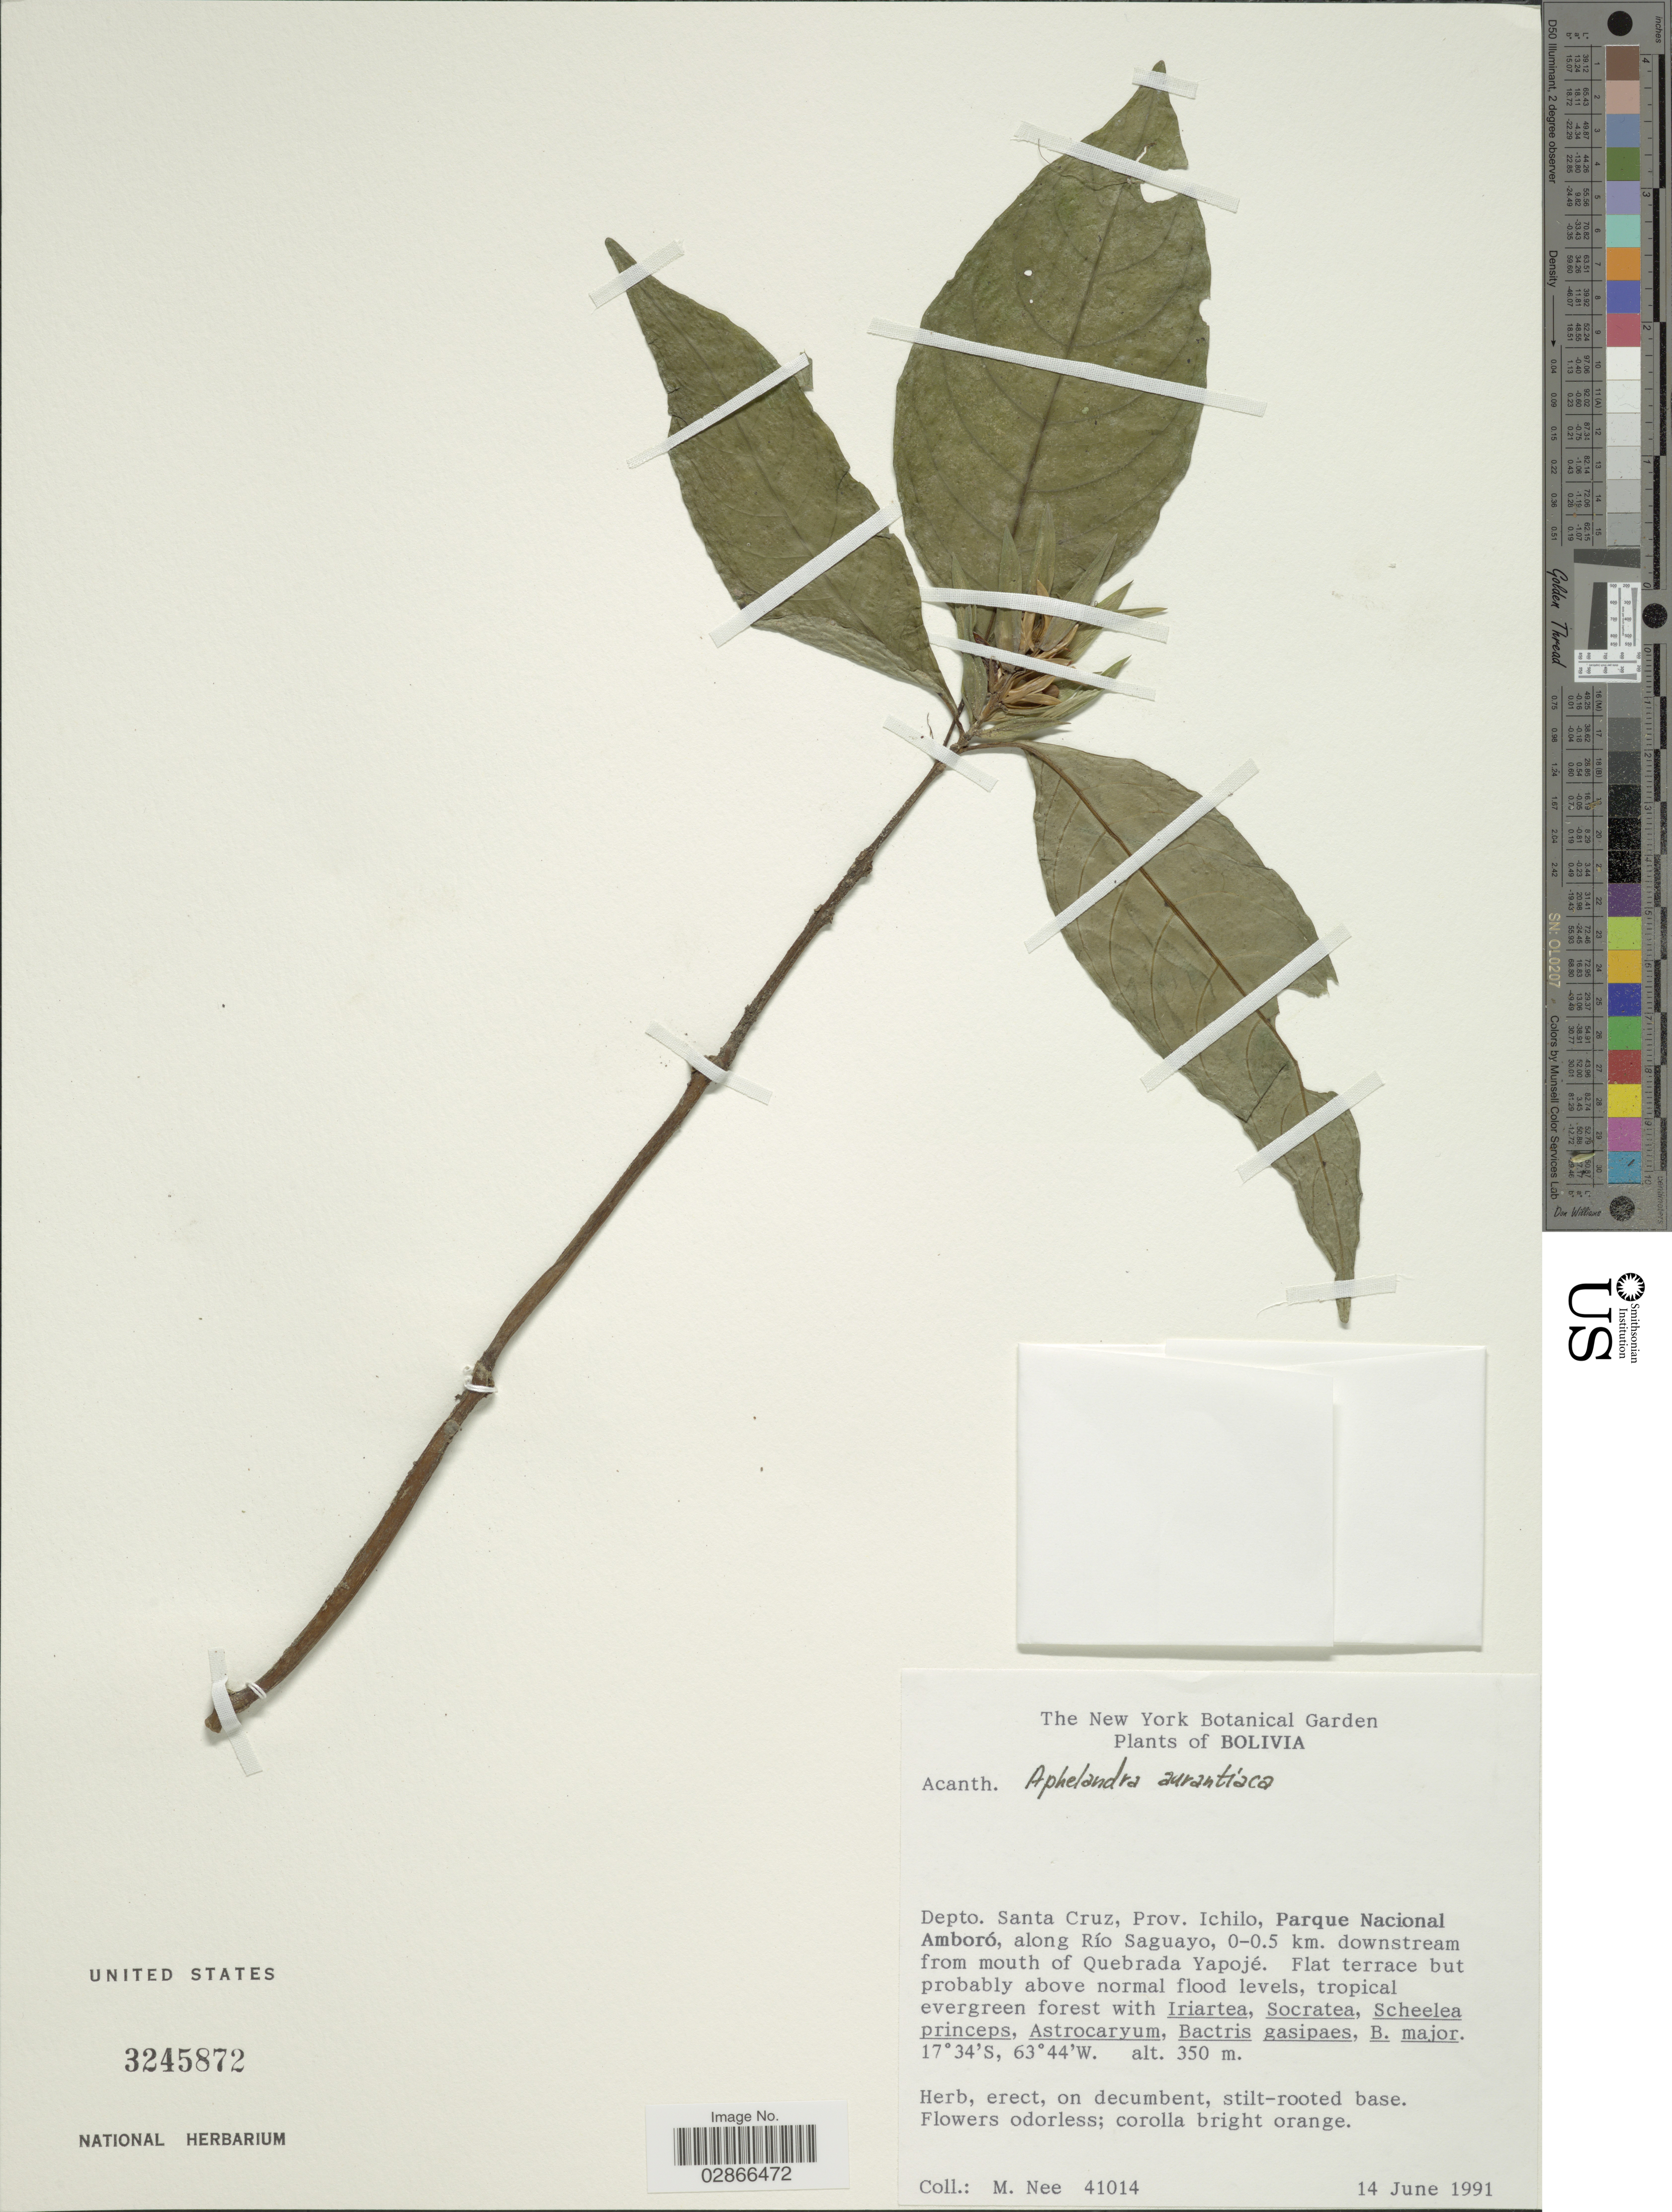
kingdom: Plantae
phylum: Tracheophyta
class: Magnoliopsida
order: Lamiales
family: Acanthaceae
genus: Aphelandra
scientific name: Aphelandra aurantiaca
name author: (Scheidw.) Lindl.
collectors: M. Nee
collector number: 41014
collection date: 1991-06-14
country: Bolivia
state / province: Santa Cruz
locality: Depto. Santa Cruz, Prov. Ichilo, Parque Nacional Amboró, along Río Saguayo, 0-0.5 km. downstream from mouth of Quebrada Yapojé.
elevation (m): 350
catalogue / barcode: US 3245872